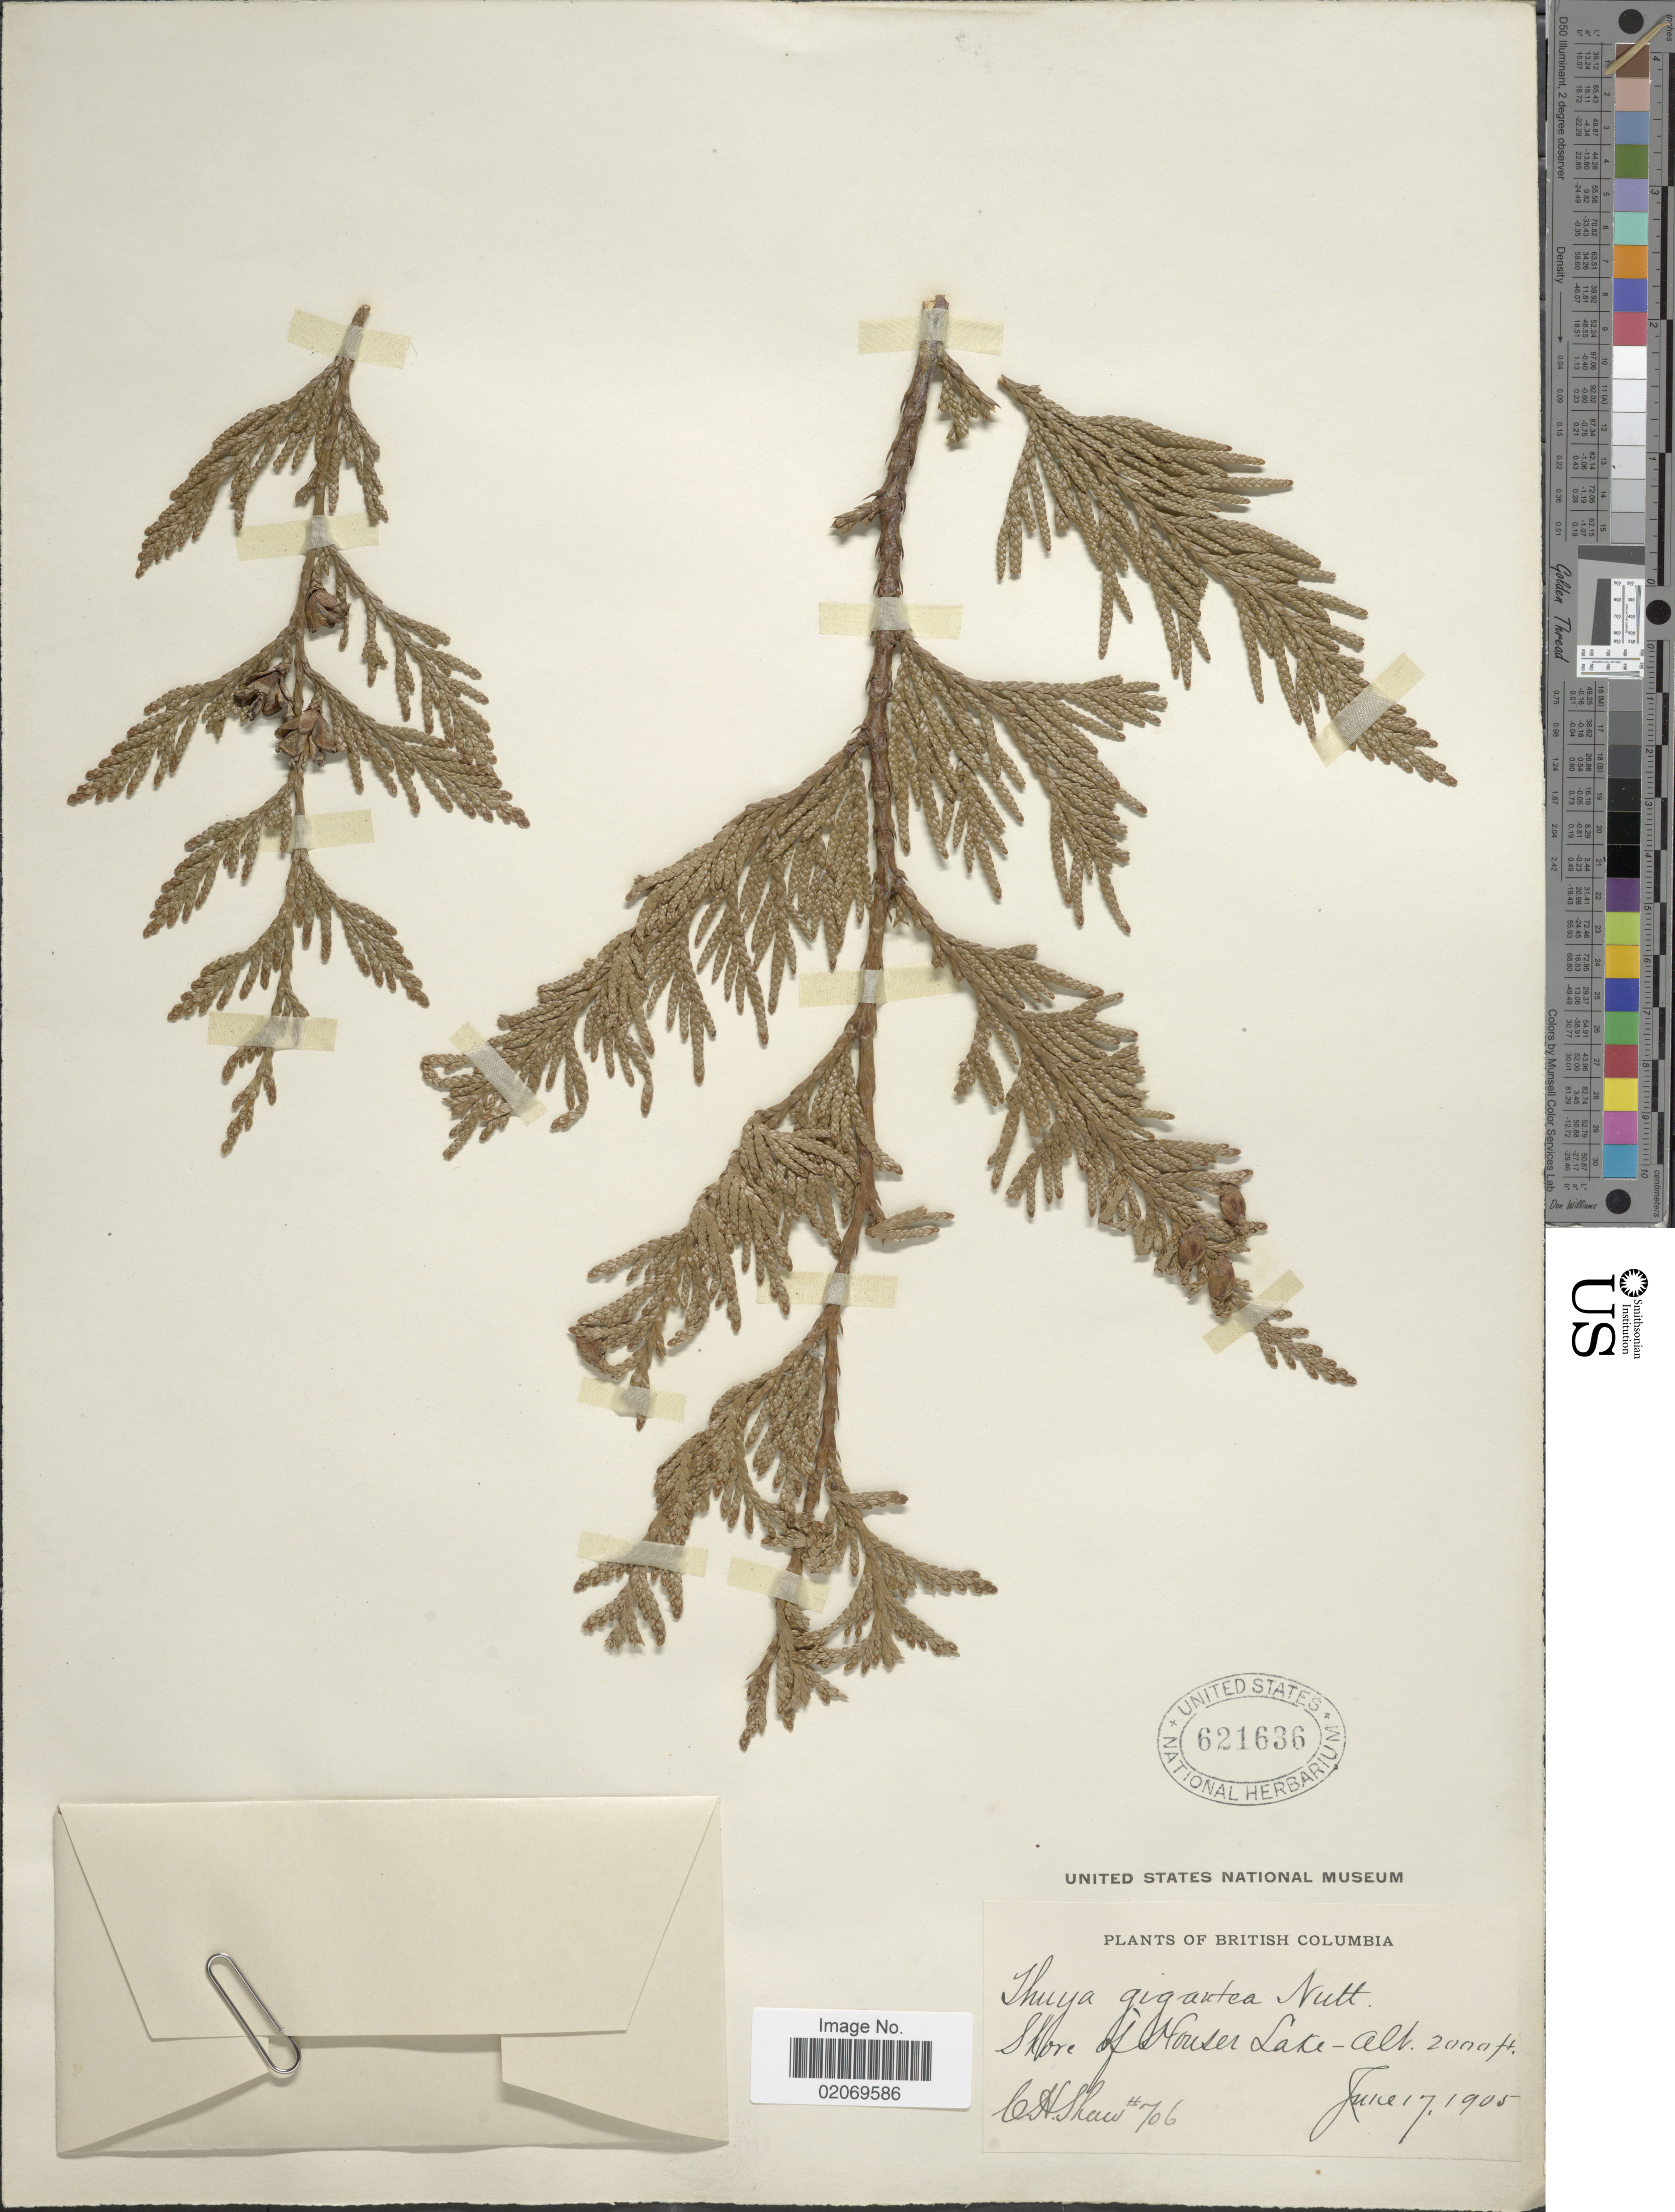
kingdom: Plantae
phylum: Tracheophyta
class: Pinopsida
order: Pinales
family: Cupressaceae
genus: Thuja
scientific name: Thuja plicata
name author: Donn & D. Don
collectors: C. H. Shaw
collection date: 1905-06-17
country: Canada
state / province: British Columbia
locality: Shore of Houser Lake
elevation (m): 610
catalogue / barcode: US 621636